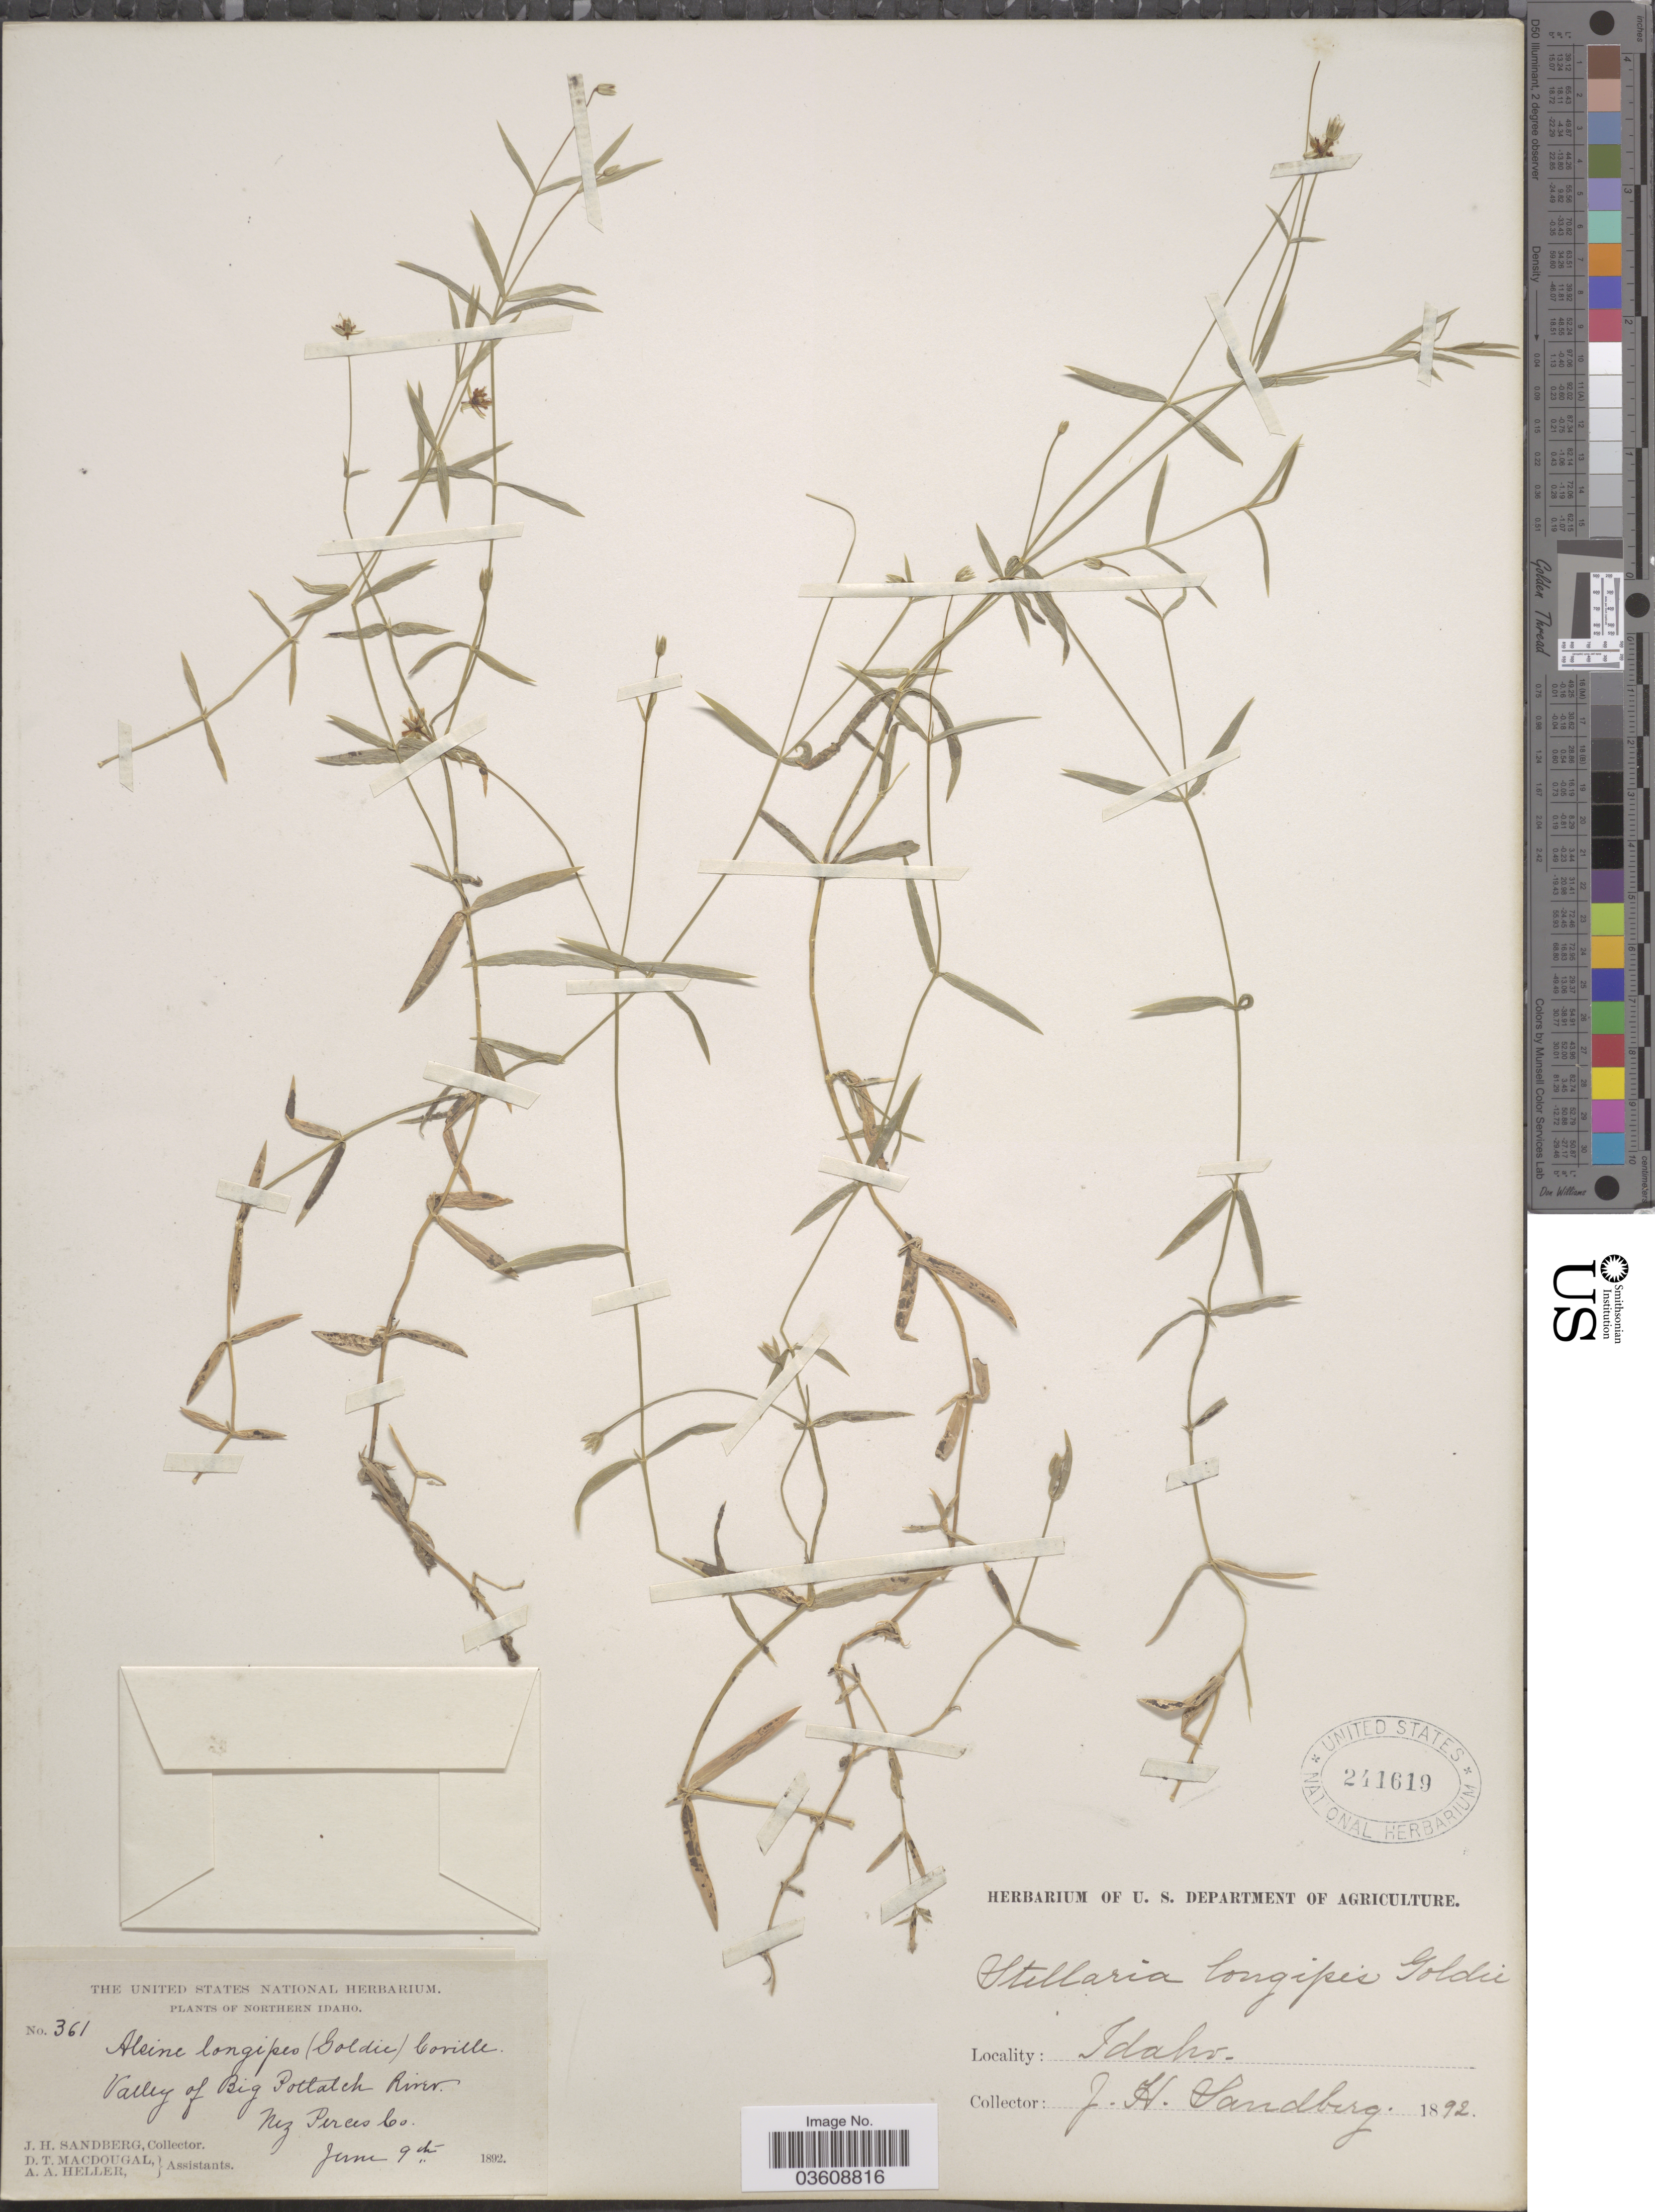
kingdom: Plantae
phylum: Tracheophyta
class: Magnoliopsida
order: Caryophyllales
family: Caryophyllaceae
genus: Stellaria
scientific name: Stellaria longipes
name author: Goldie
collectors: J. H. Sandberg, D. T. MacDougal & A. A. Heller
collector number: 361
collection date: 1892-06-09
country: United States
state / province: Idaho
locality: Northern Idaho. Valley of Big Potlatch River. Nez Perces Co.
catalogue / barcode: US 241619